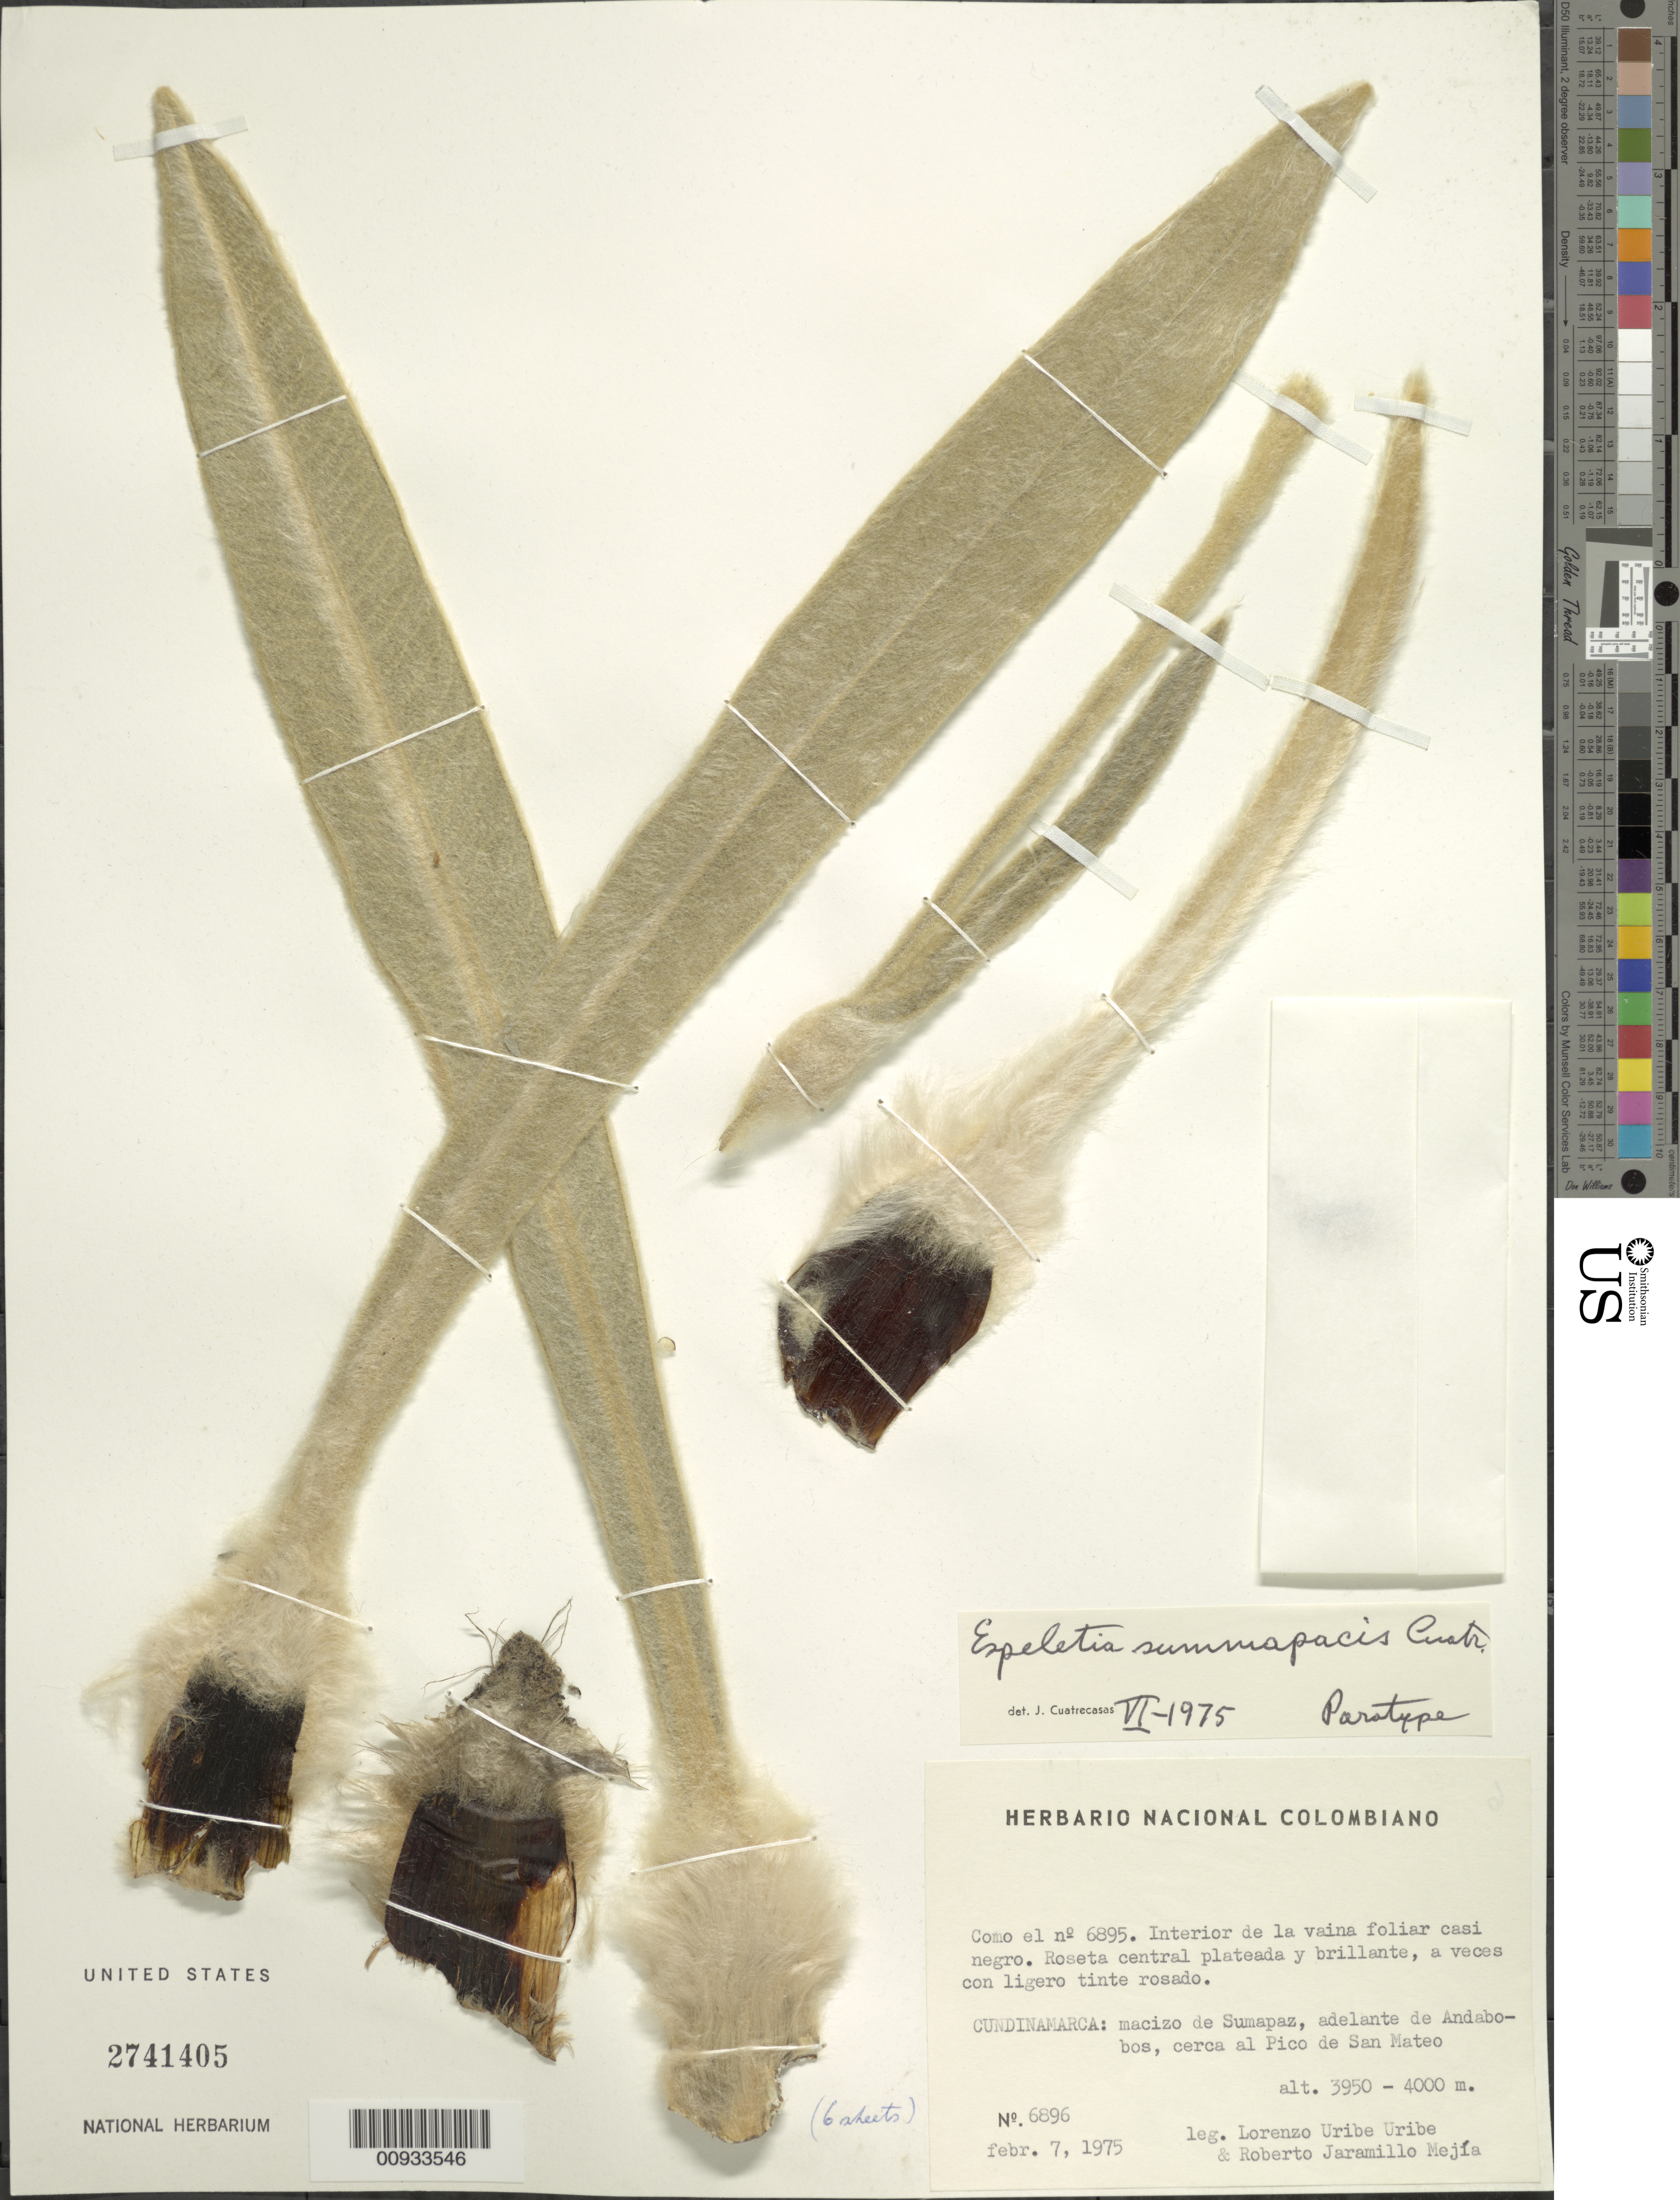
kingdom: Plantae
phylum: Tracheophyta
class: Magnoliopsida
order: Asterales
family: Asteraceae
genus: Espeletia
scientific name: Espeletia summapacis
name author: Cuatrec.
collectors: L. Uribe & R. Jaramillo M.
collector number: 6896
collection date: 1975-02-07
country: Colombia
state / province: Cundinamarca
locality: Macizo de Sumapaz, adelante de Andabobos, cerca al Pico de San Mateo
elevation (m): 3950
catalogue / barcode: US 2741405